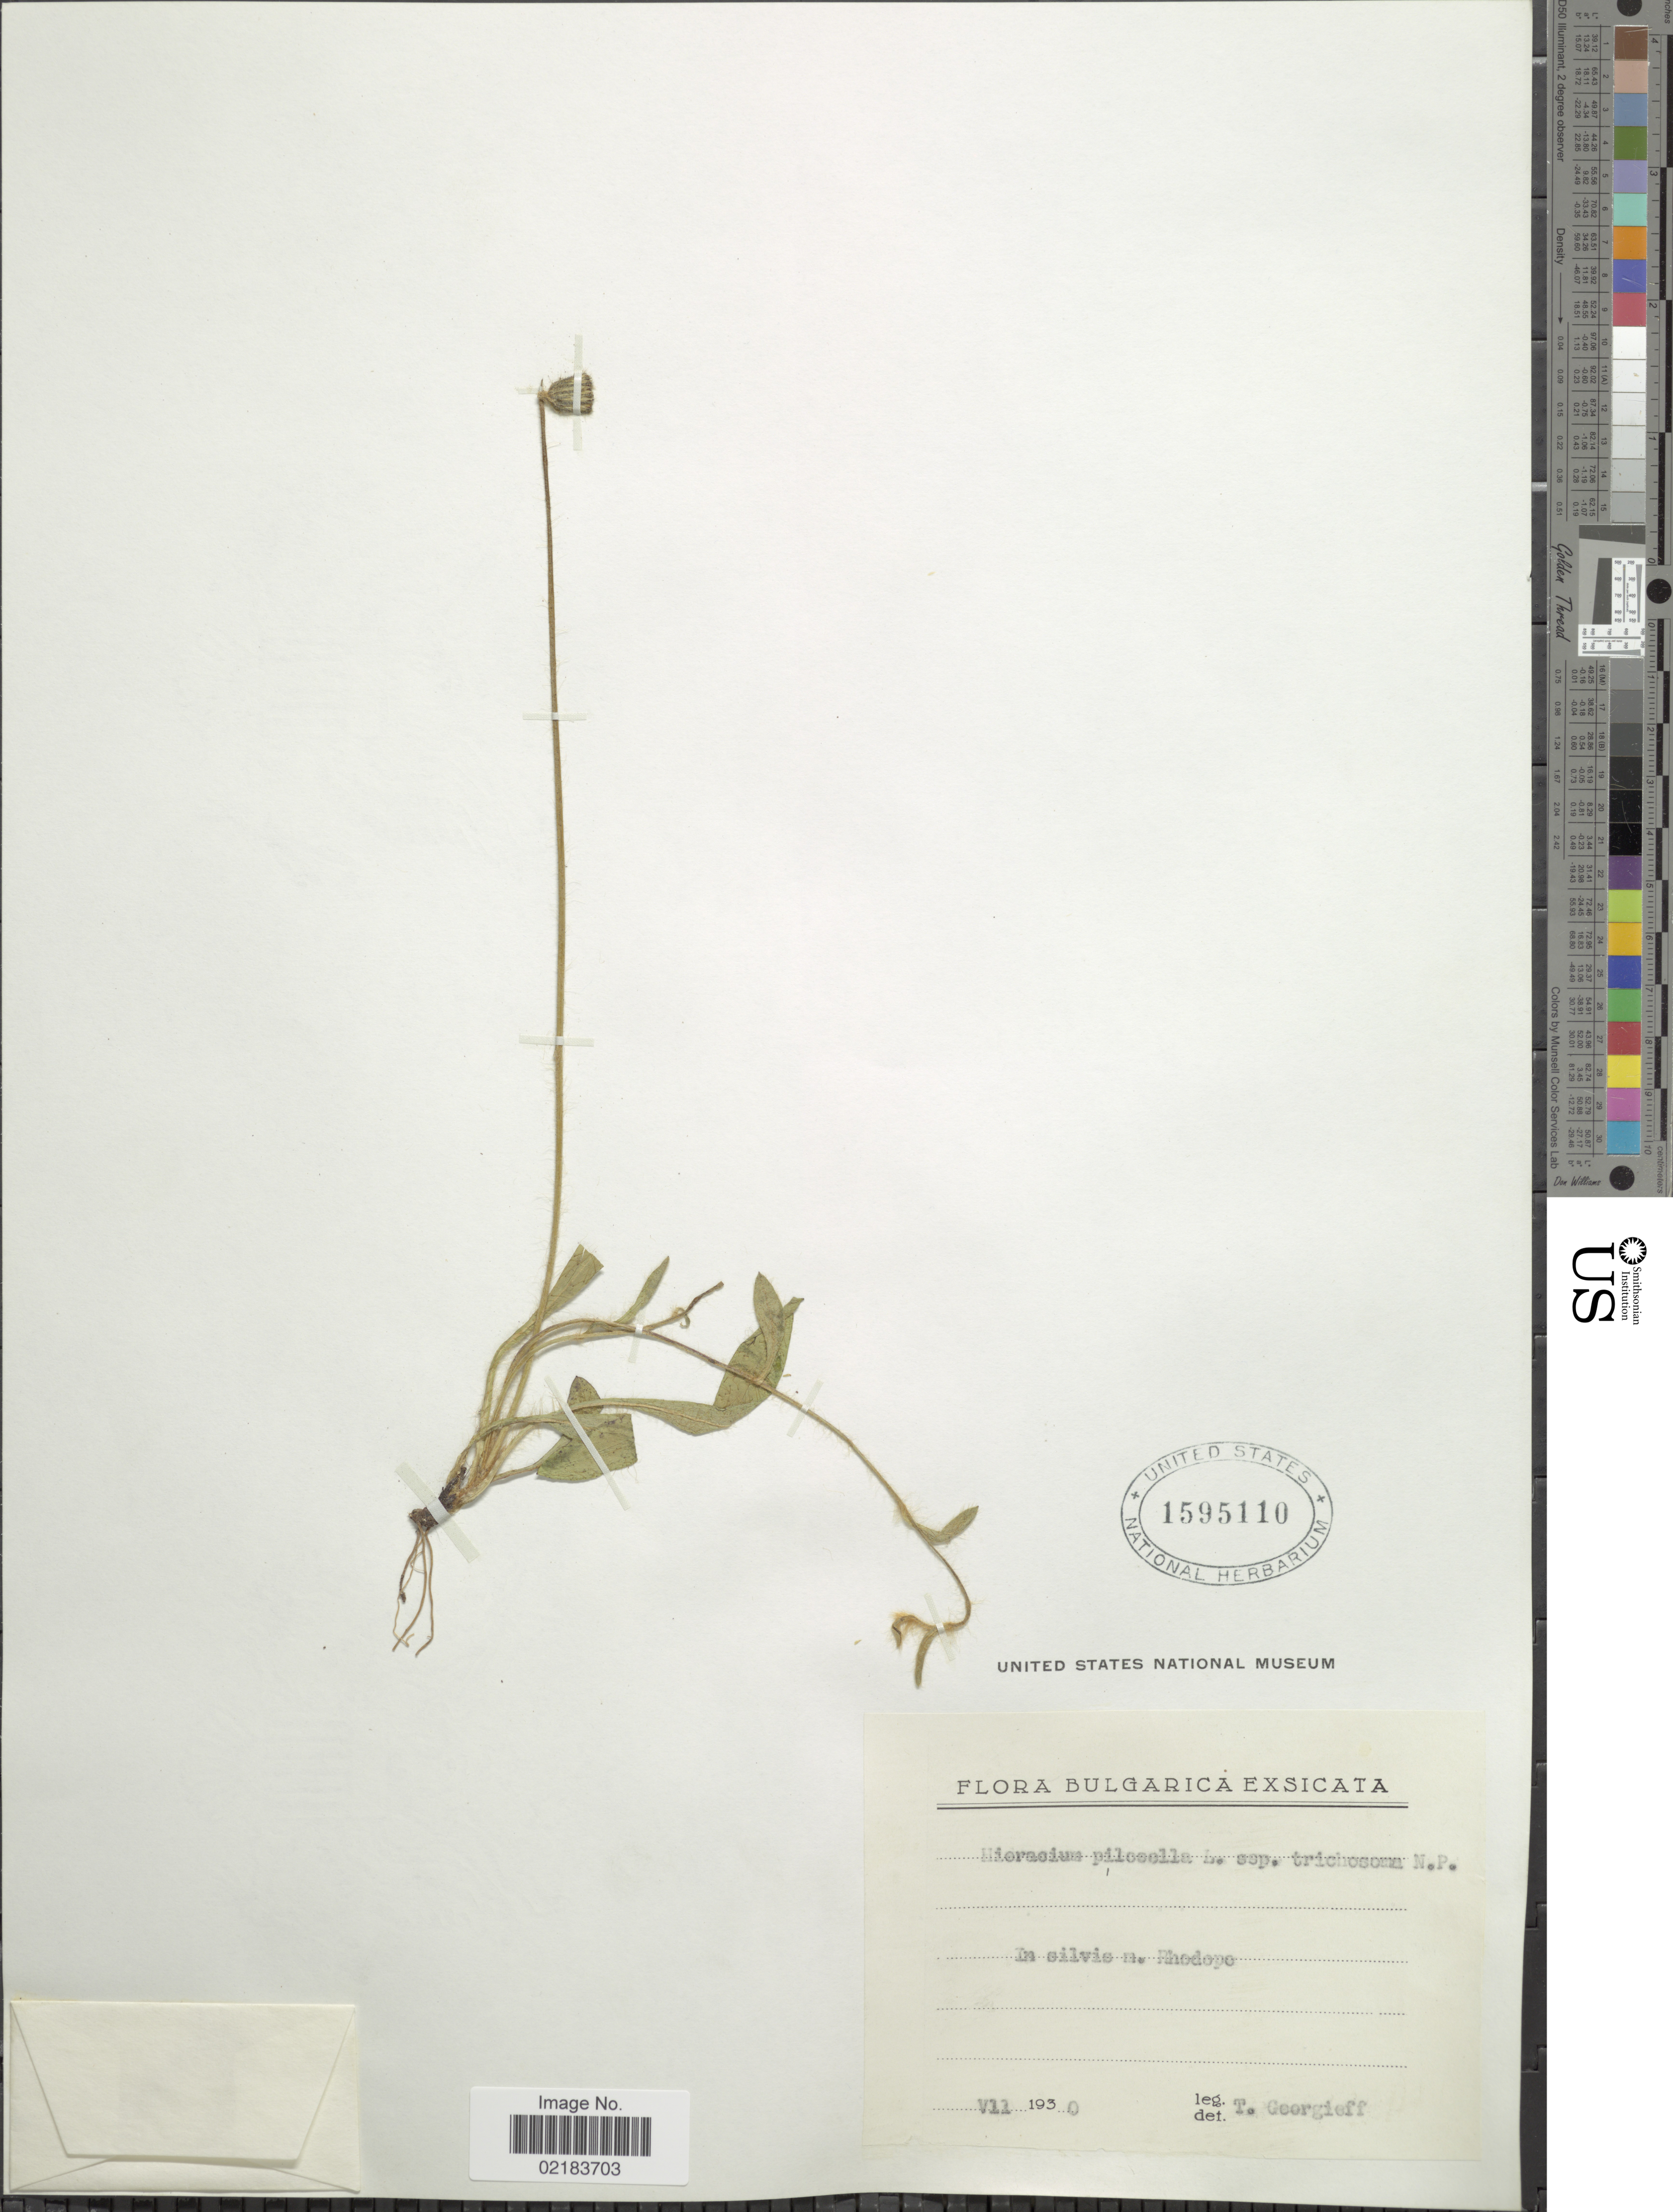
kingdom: Plantae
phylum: Tracheophyta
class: Magnoliopsida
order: Asterales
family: Asteraceae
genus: Pilosella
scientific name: Pilosella officinarum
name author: Vaill.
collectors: T. Georgieff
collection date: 1930-07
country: Bulgaria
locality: In silvis m. Rhodope. [interpreted]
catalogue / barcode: US 1595110